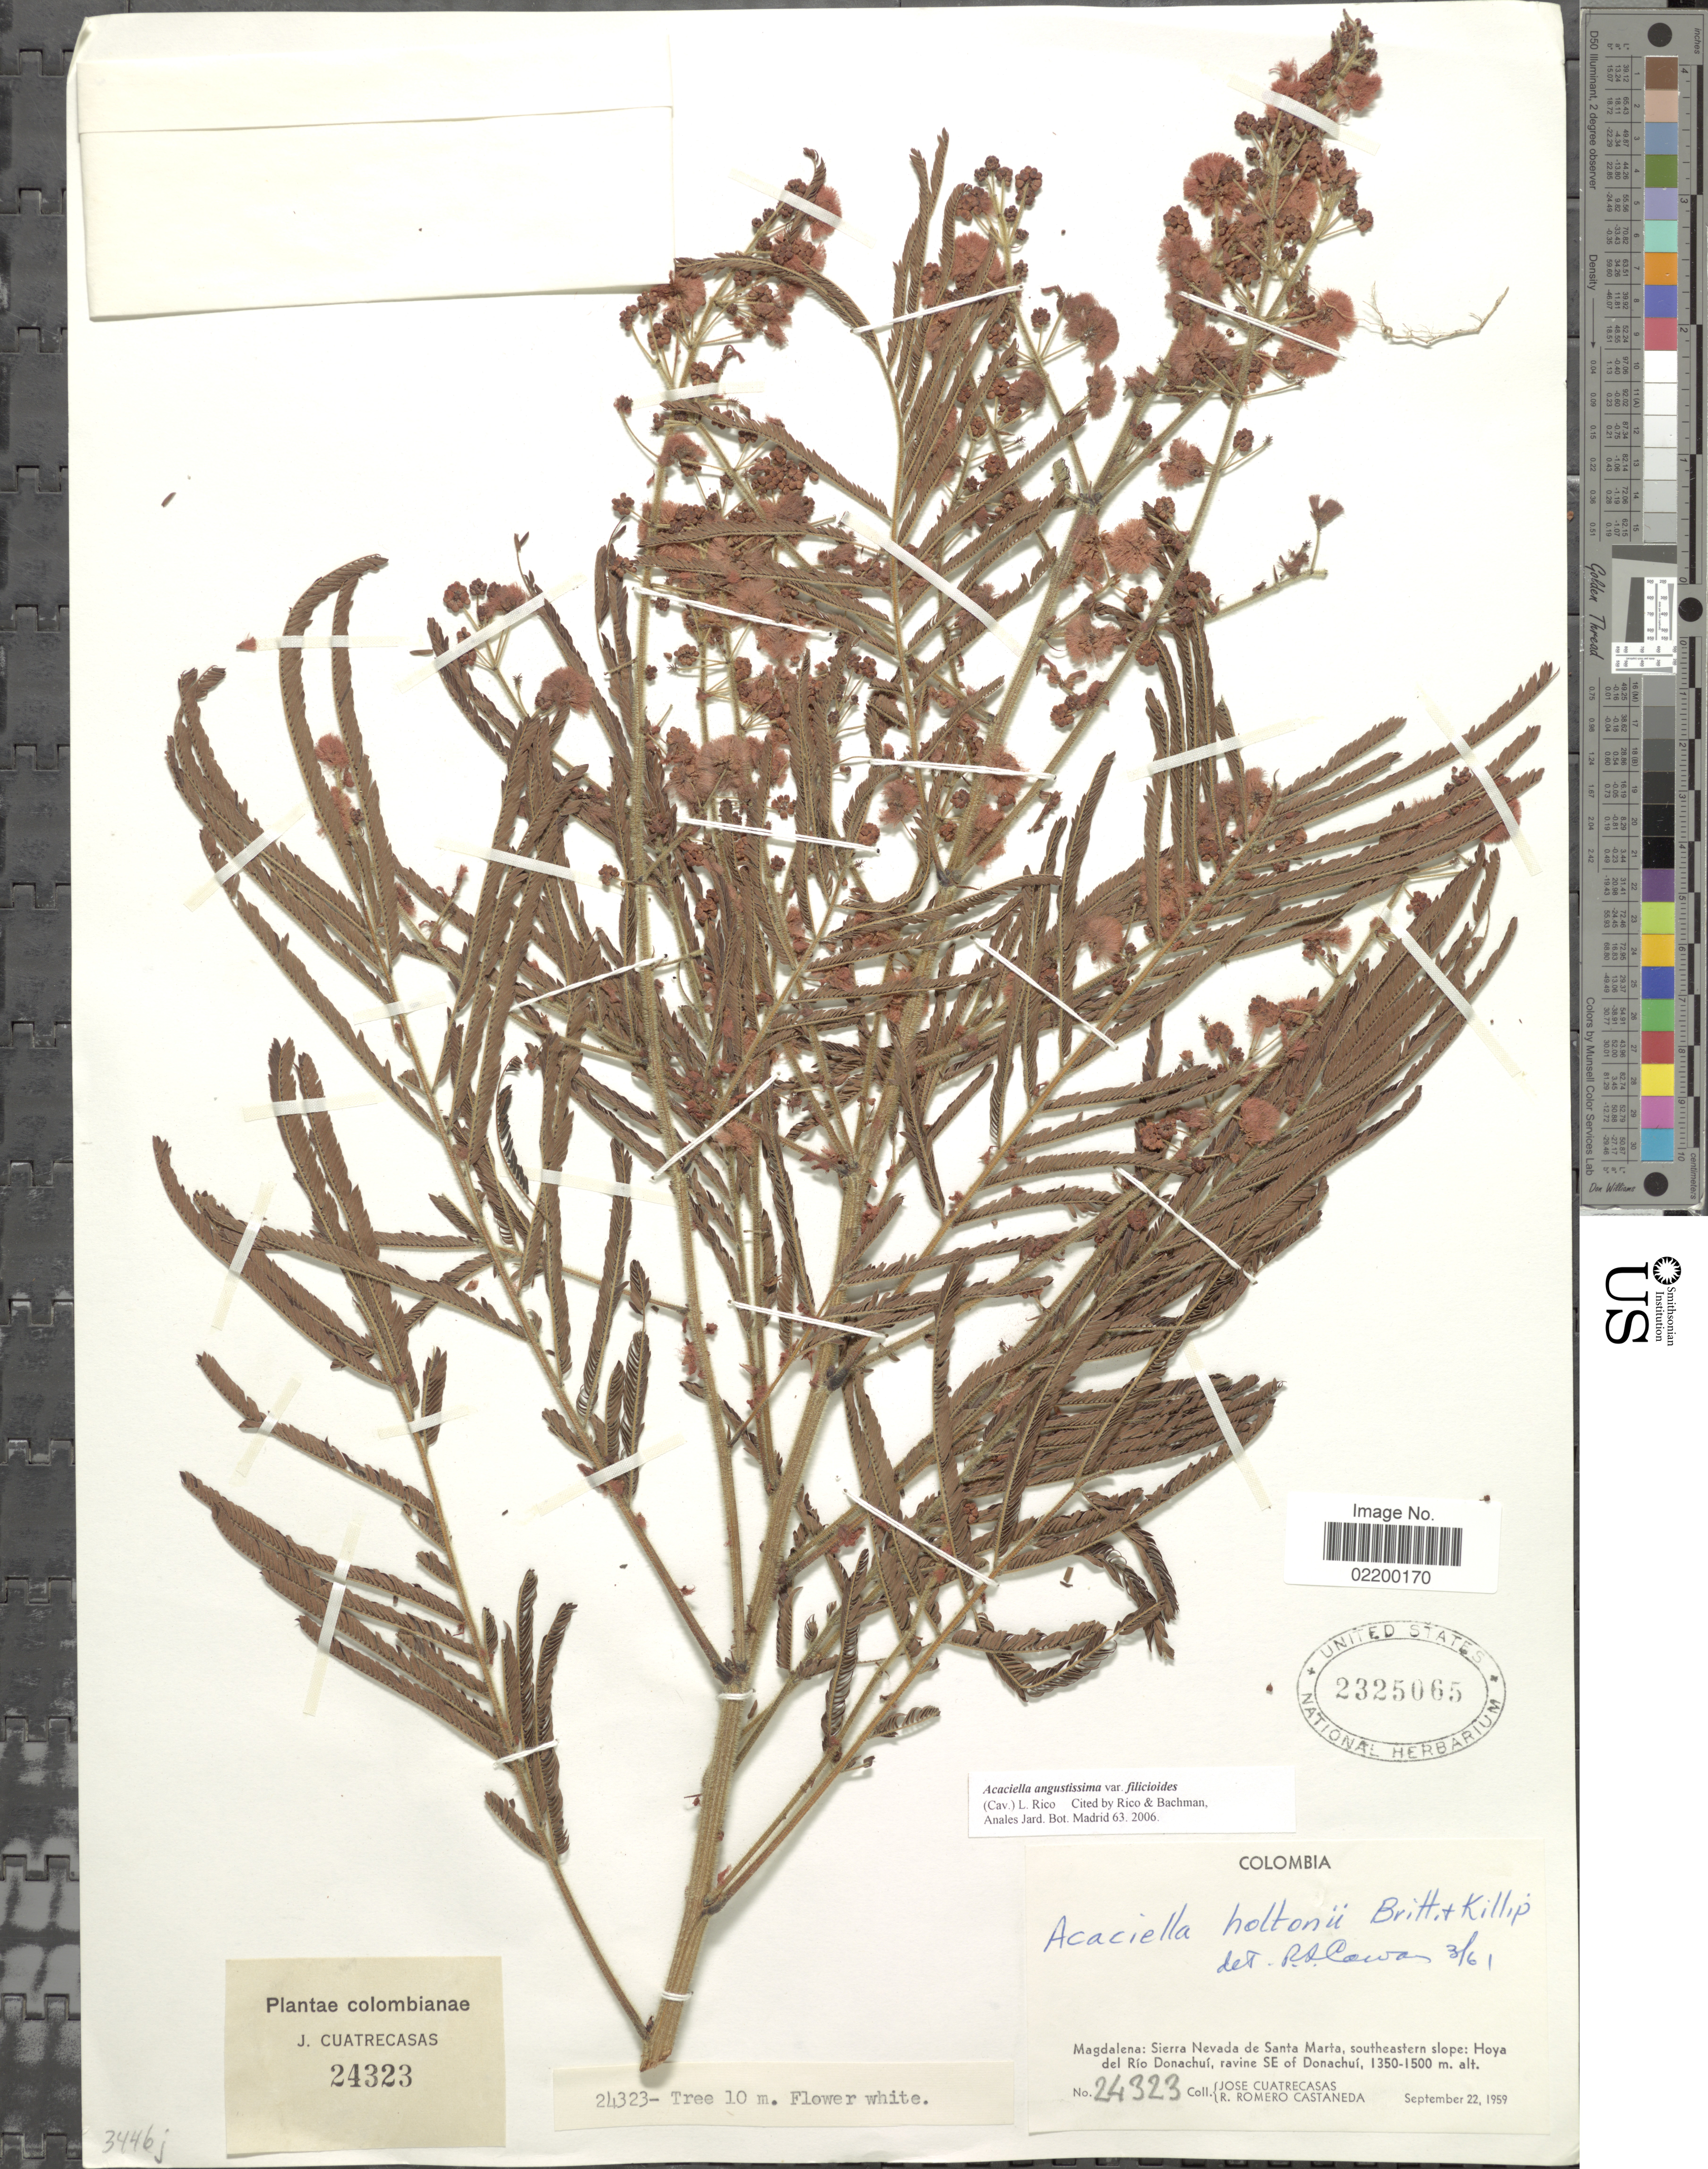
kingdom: Plantae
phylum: Tracheophyta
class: Magnoliopsida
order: Fabales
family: Fabaceae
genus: Acaciella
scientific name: Acaciella angustissima var. filicioides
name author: (Cav.) L. Rico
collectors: J. Cuatrecasas & R. Romero Castañeda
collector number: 24323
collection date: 1959-09-22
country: Colombia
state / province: Magdalena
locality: Magdalena: Sierra Nevada de Santa Marta, Southeastern slope: Hoya del Rio Donachui, ravine SE of Donachui.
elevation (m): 1350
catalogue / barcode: US 2325065